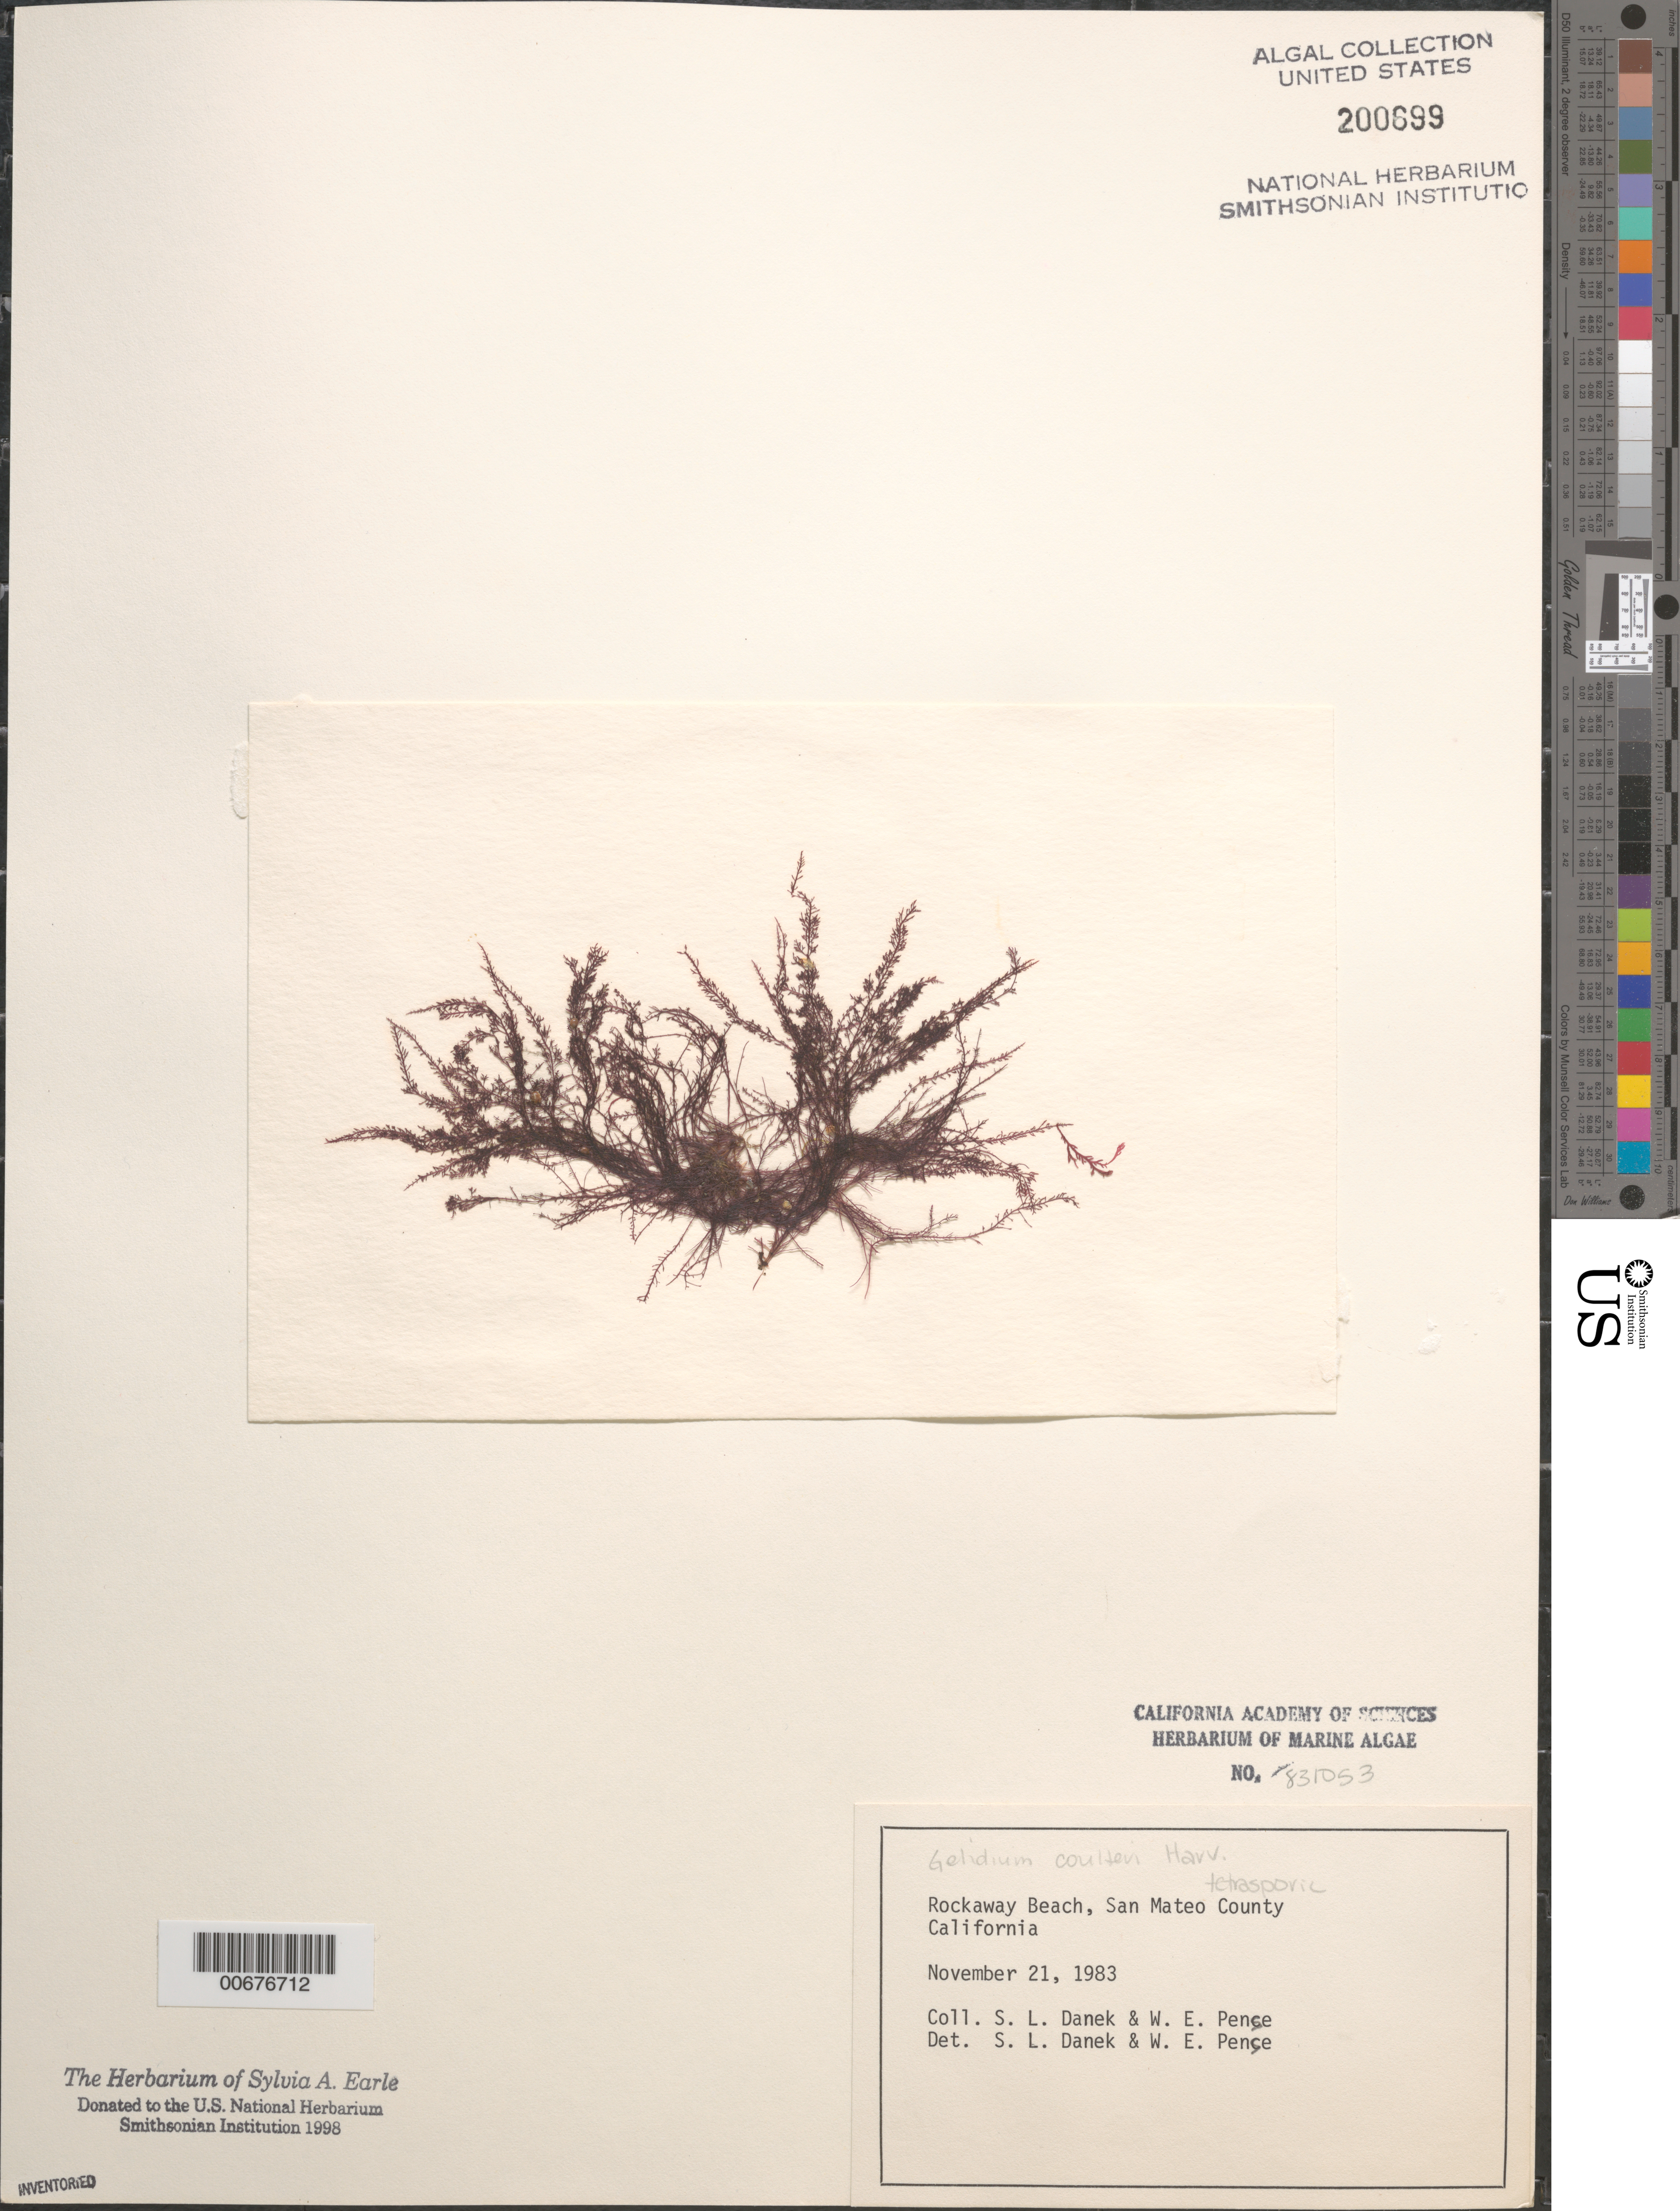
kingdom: Plantae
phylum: Rhodophyta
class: Florideophyceae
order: Gelidiales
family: Gelidiaceae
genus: Gelidium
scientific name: Gelidium coulteri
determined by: Danek, S. L.; Pense, W. E.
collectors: S. Danek & W. Pense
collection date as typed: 21 Nov 1983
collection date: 1983-11-21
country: United States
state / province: California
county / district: San Mateo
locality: Rockaway Beach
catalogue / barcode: US 200699